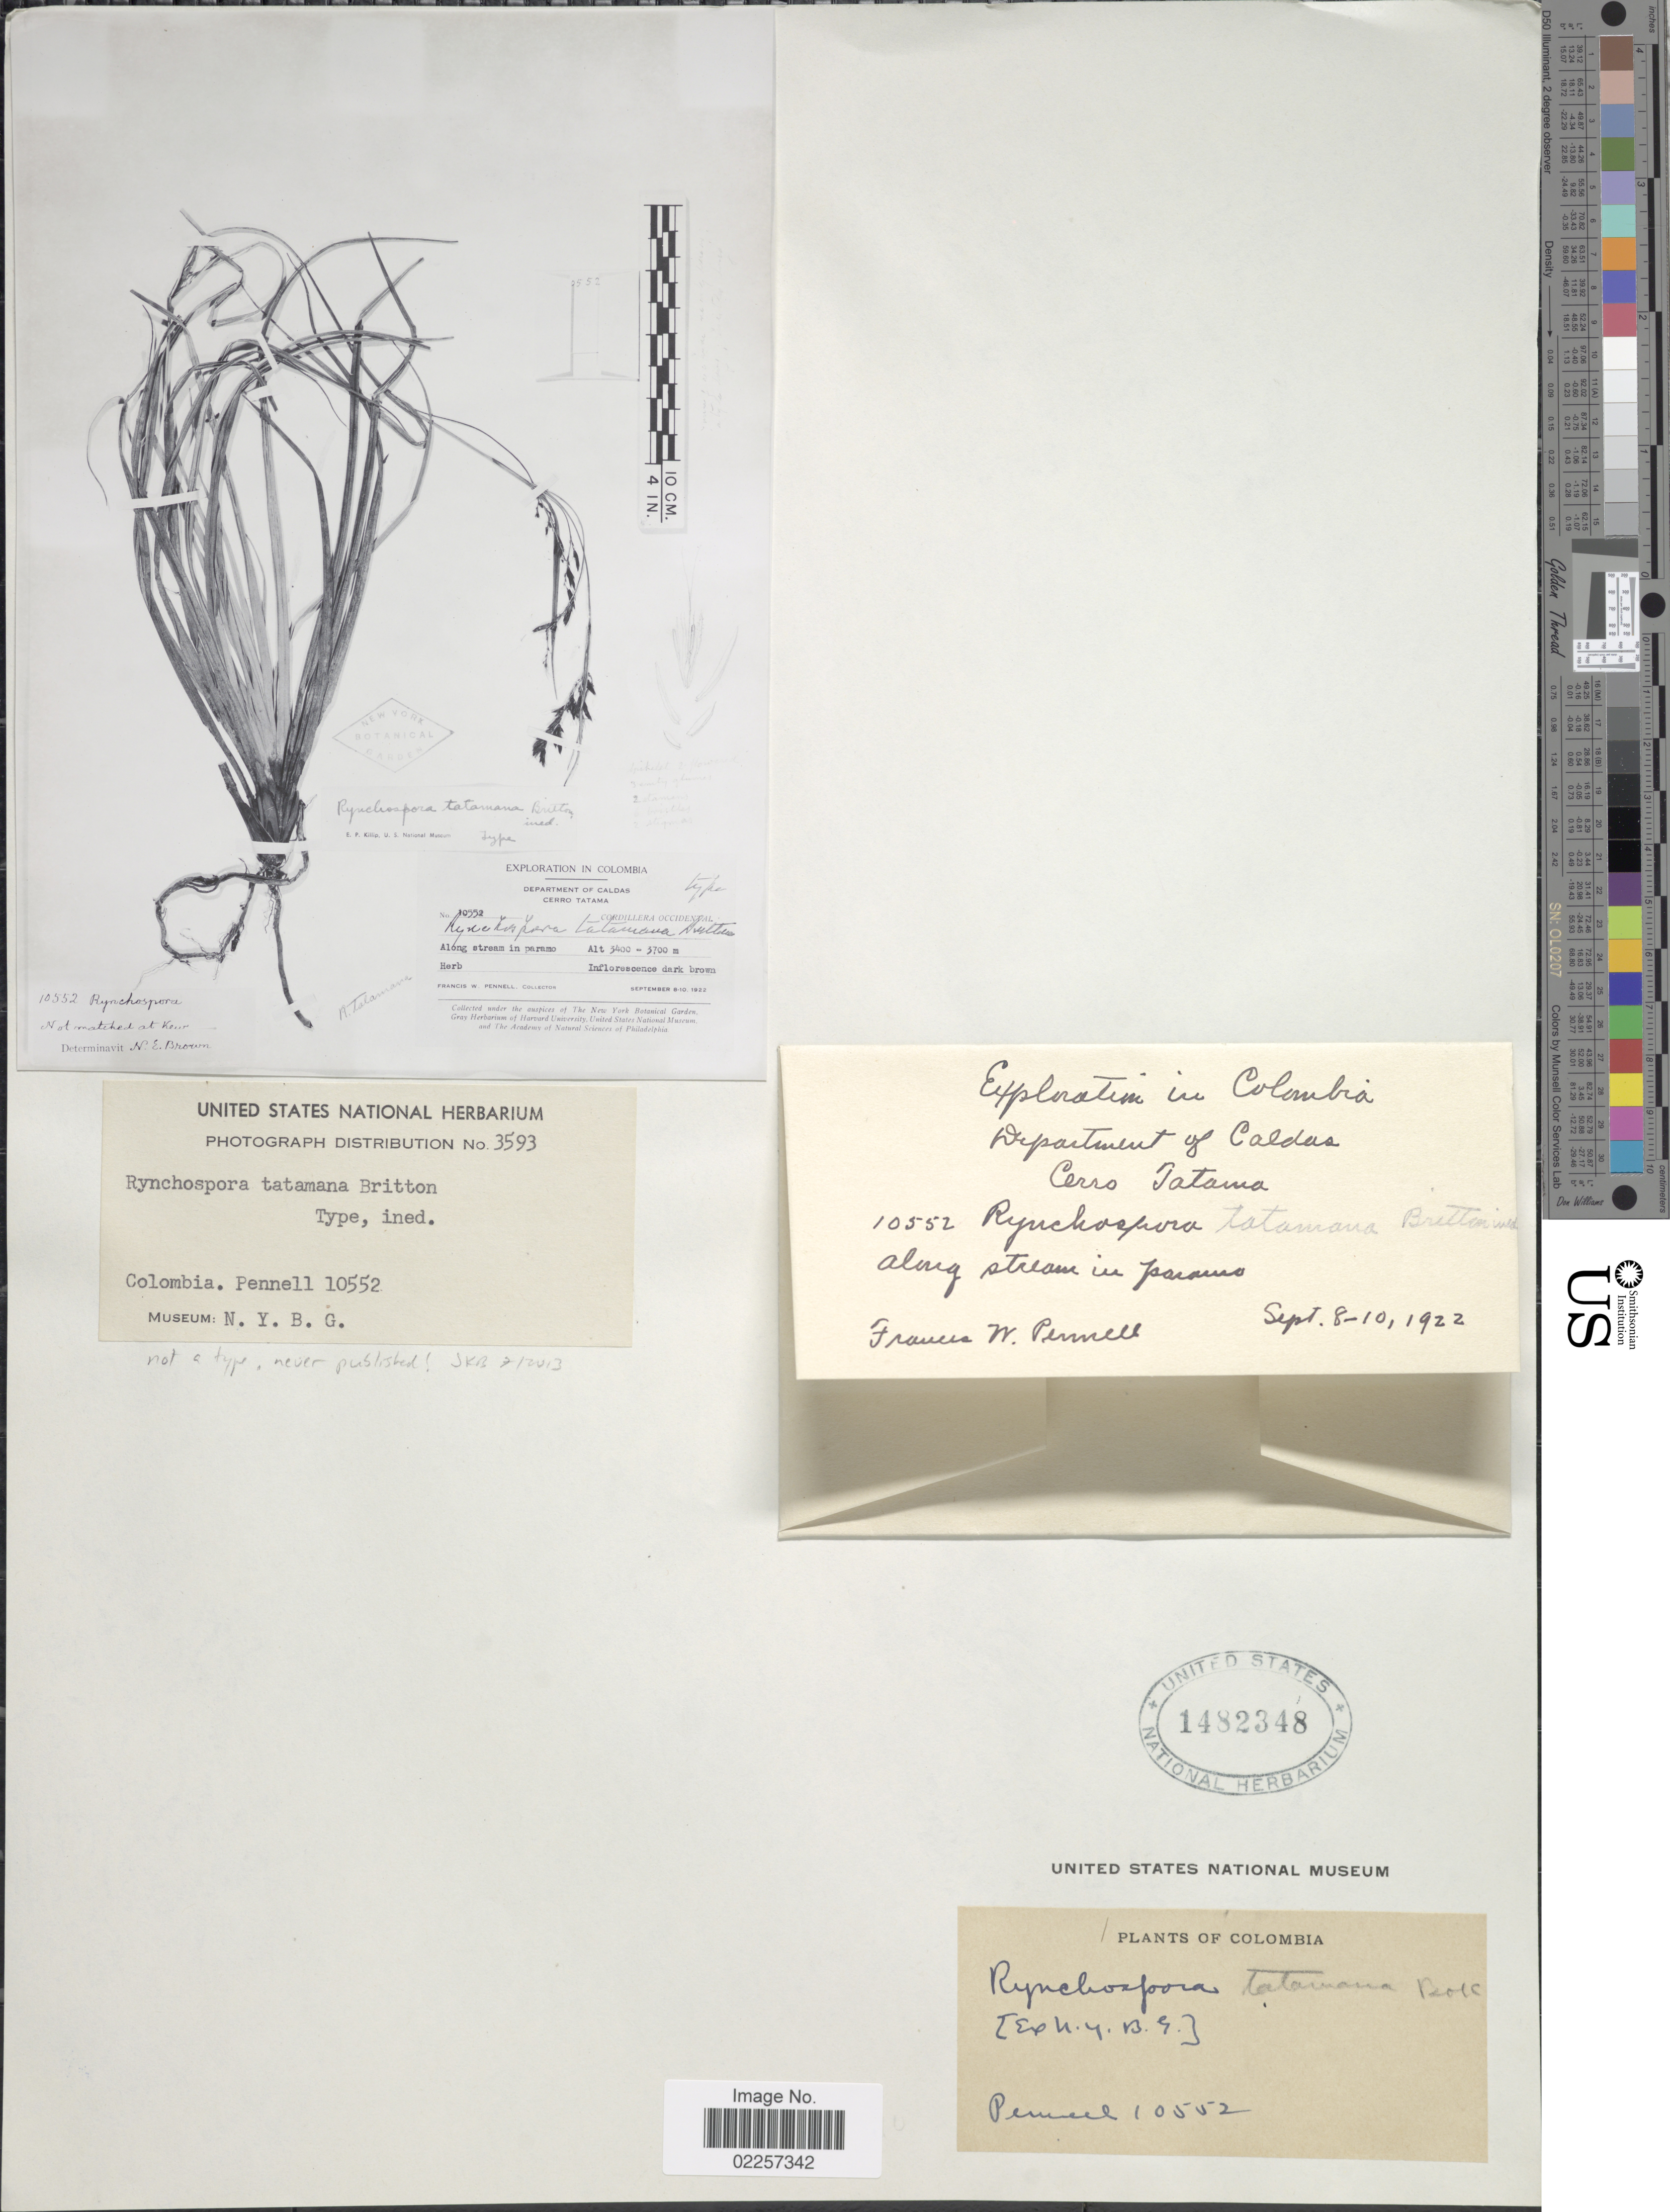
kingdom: Plantae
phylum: Tracheophyta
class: Liliopsida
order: Poales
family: Cyperaceae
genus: Rhynchospora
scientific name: Rhynchospora tatamana, ined.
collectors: F. W. Pennell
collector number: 10552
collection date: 1922-09-08/1922-09-10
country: Colombia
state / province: Caldas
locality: Cerro Tatama, along stream in paramo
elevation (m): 3400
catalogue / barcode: US 1482348